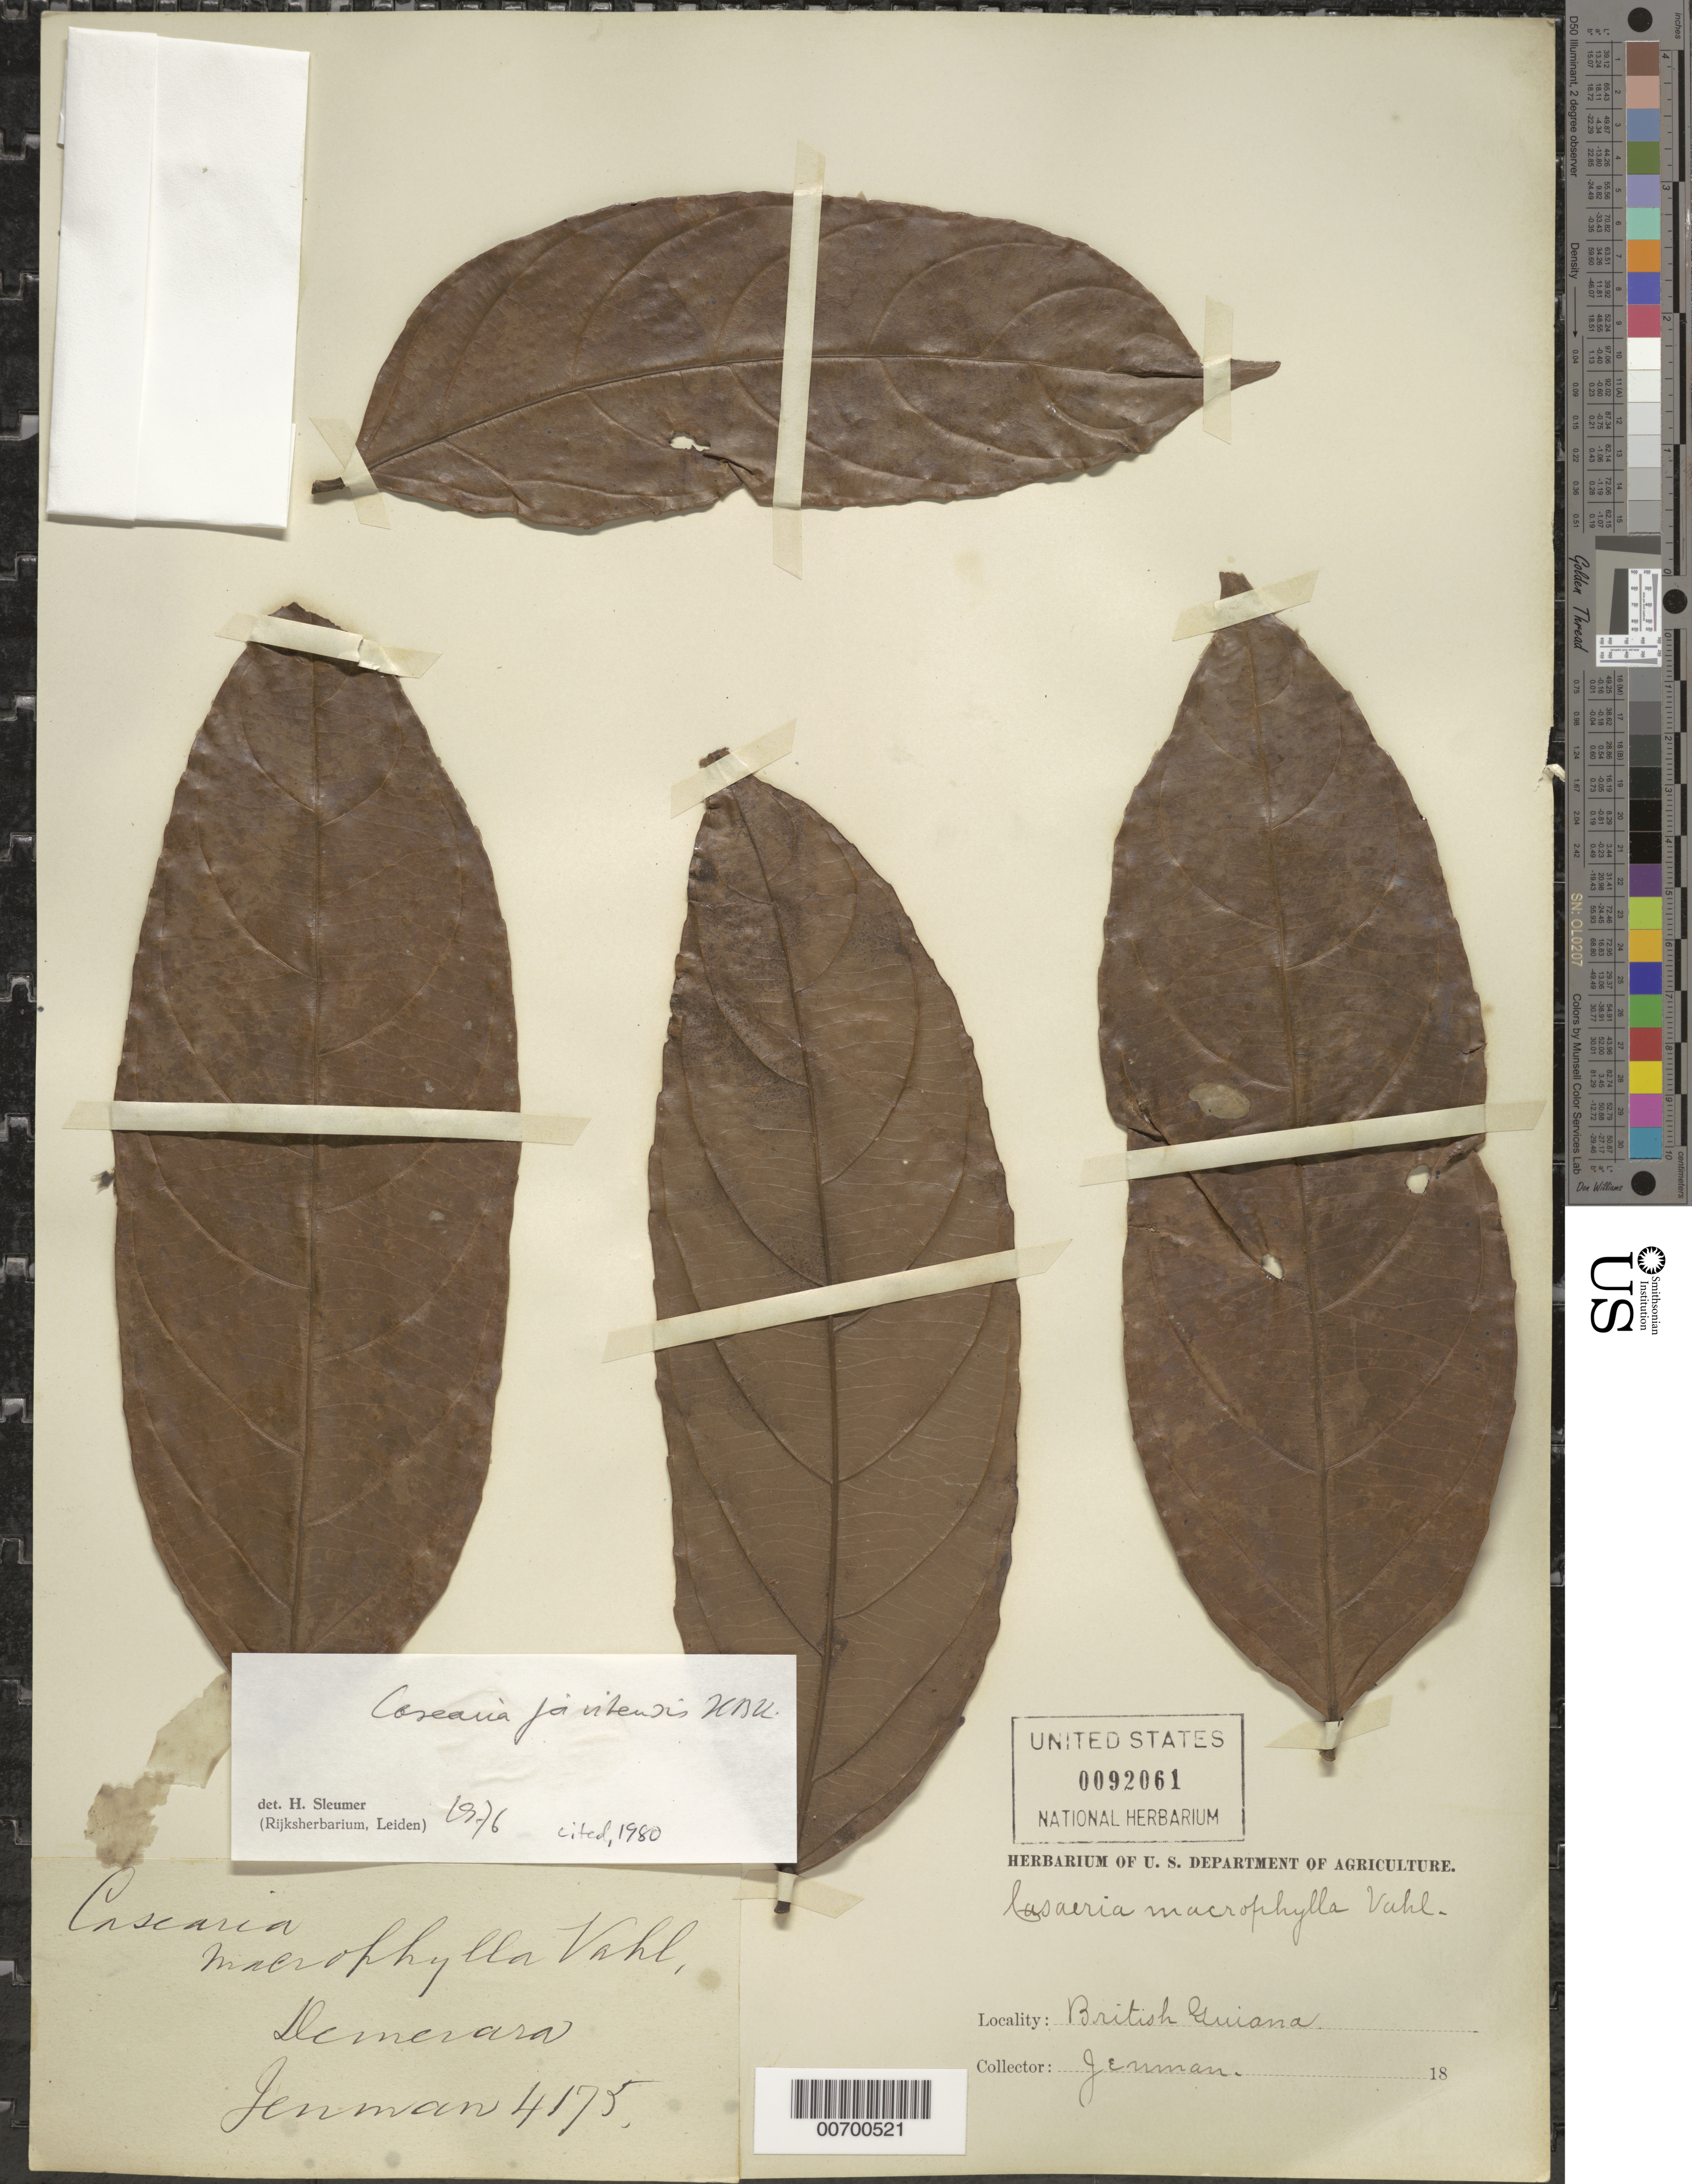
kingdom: Plantae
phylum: Tracheophyta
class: Magnoliopsida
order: Malpighiales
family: Salicaceae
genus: Piparea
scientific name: Piparea multiflora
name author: C.F. Gaertn.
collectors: G. S. Jenman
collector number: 4175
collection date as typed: s.d.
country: Guyana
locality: Demerara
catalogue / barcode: US 92061